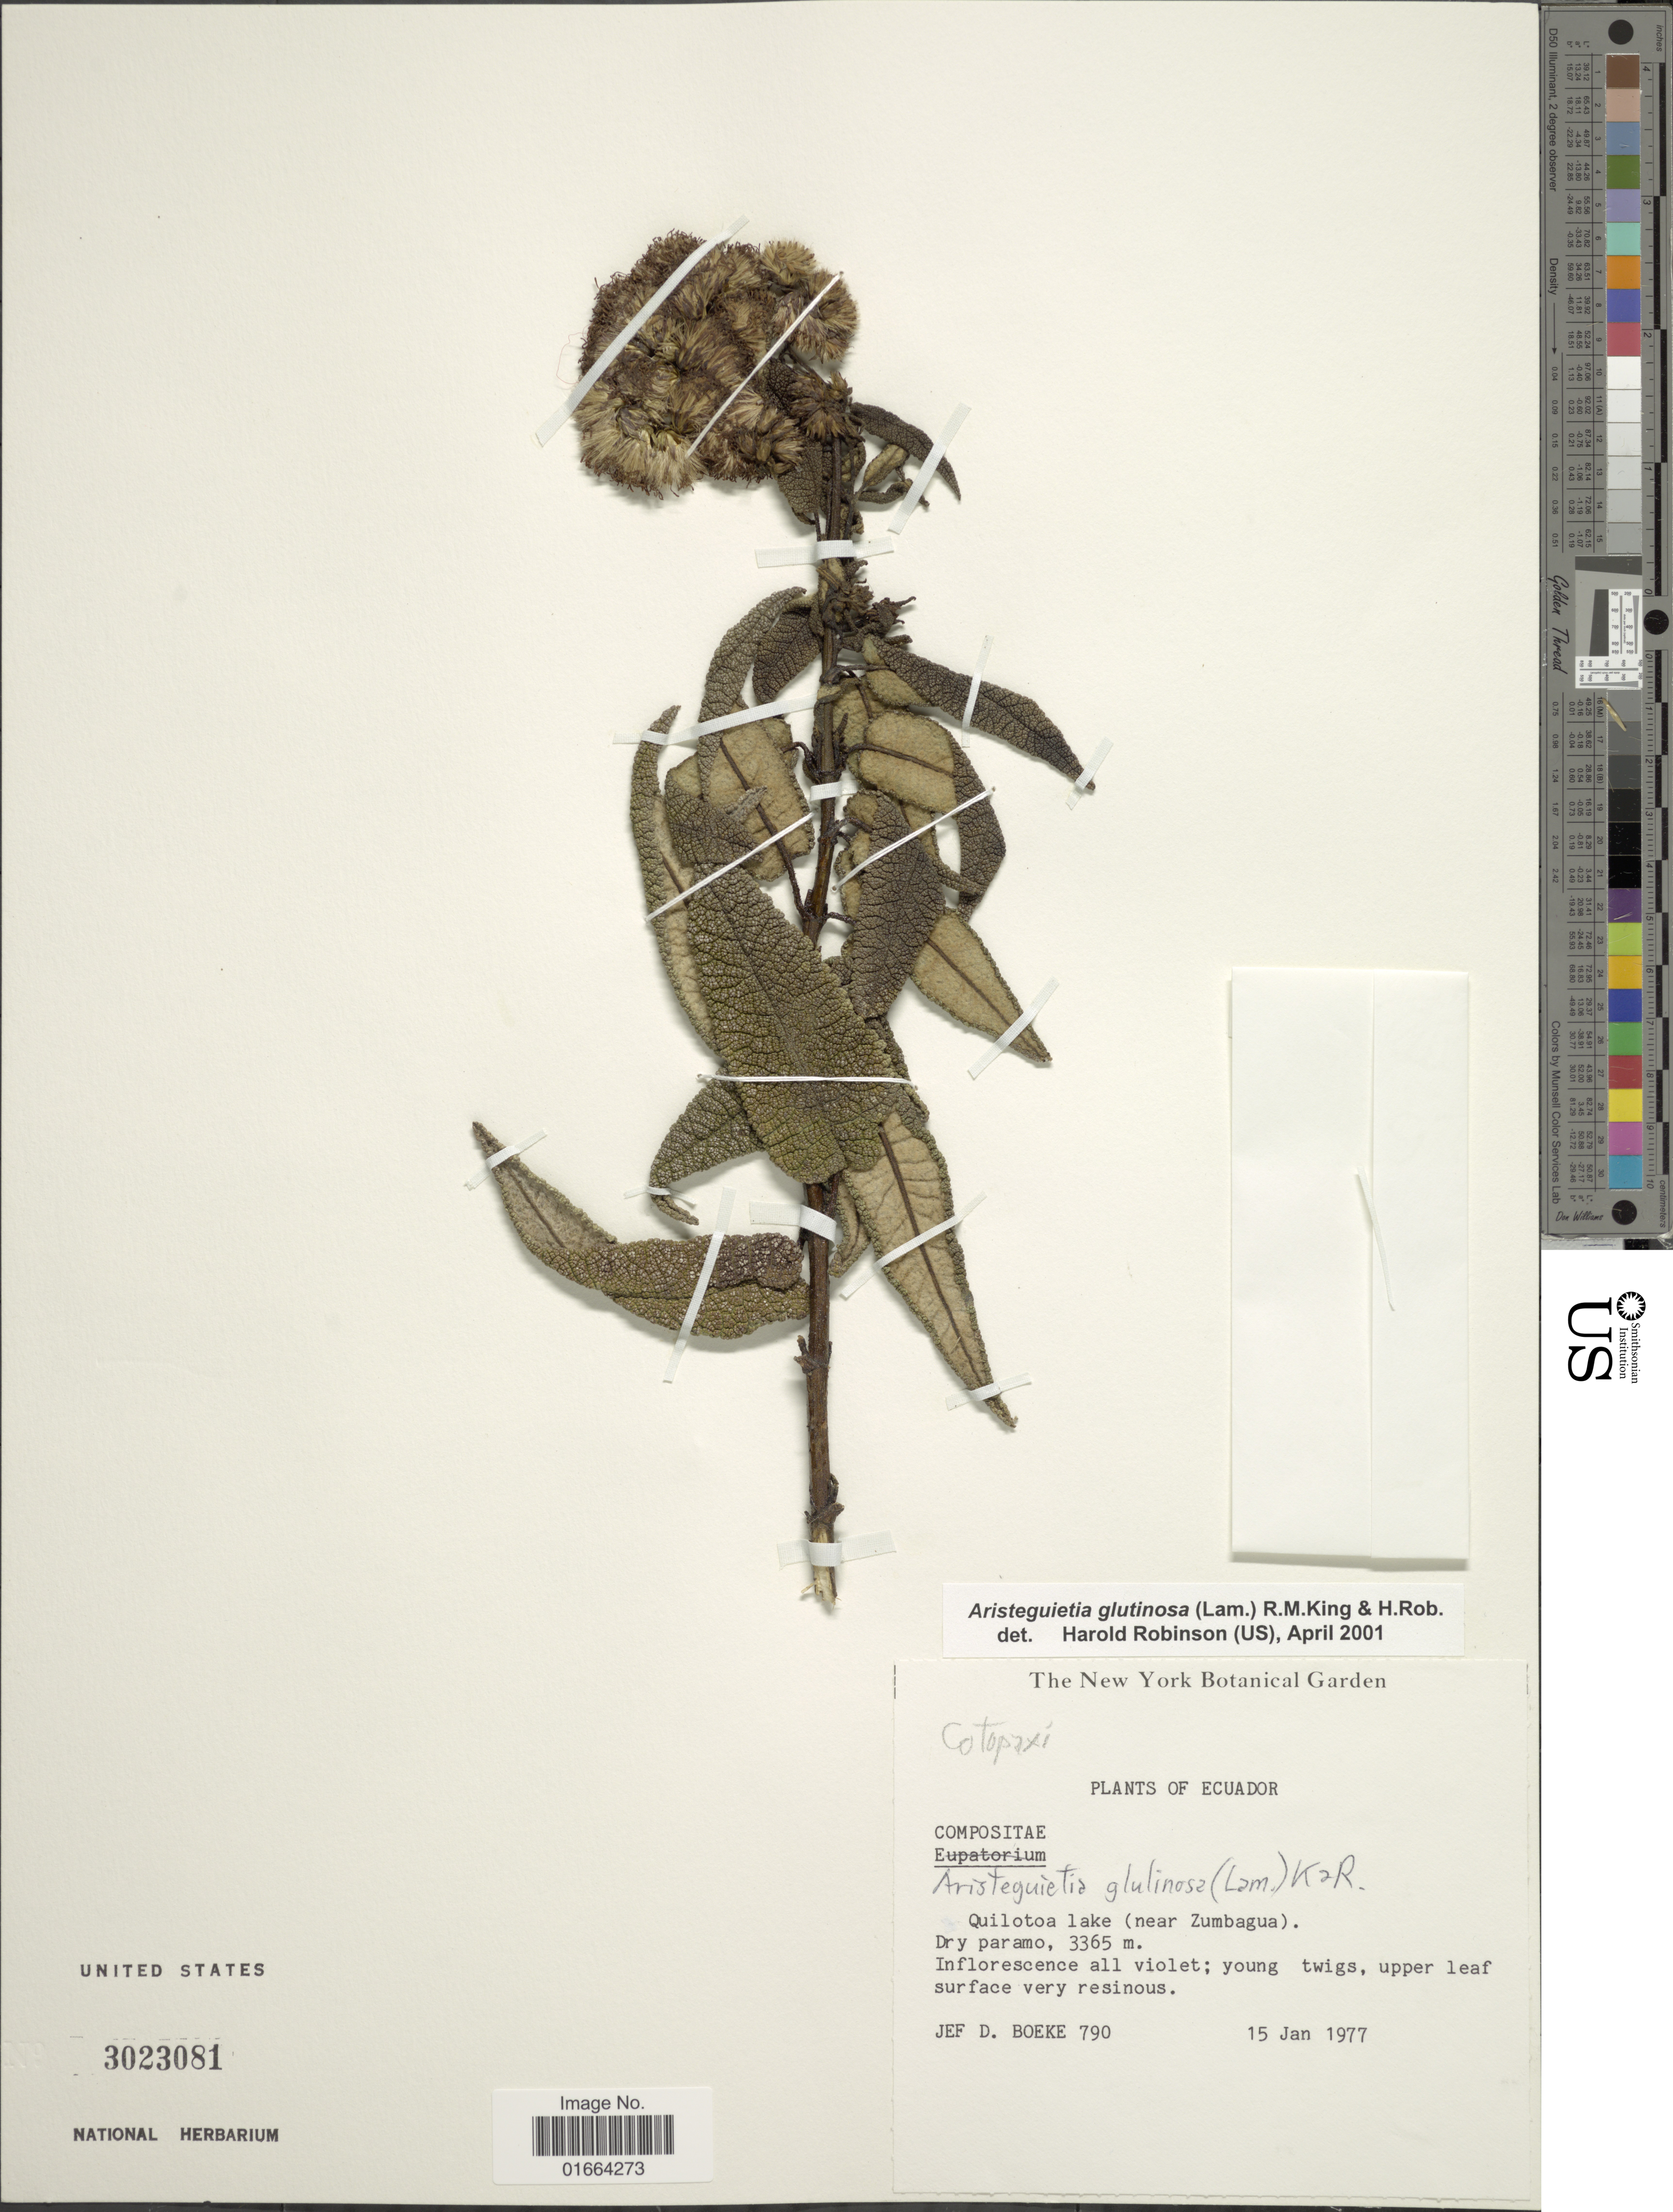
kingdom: Plantae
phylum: Tracheophyta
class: Magnoliopsida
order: Asterales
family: Asteraceae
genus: Aristeguietia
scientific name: Aristeguietia glutinosa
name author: (Lam.) R.M. King & H. Rob.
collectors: J. D. Boeke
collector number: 790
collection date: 1977-01-15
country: Ecuador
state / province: Cotopaxi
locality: Quilotoa lake (near Zumbagua)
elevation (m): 3365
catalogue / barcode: US 3023081